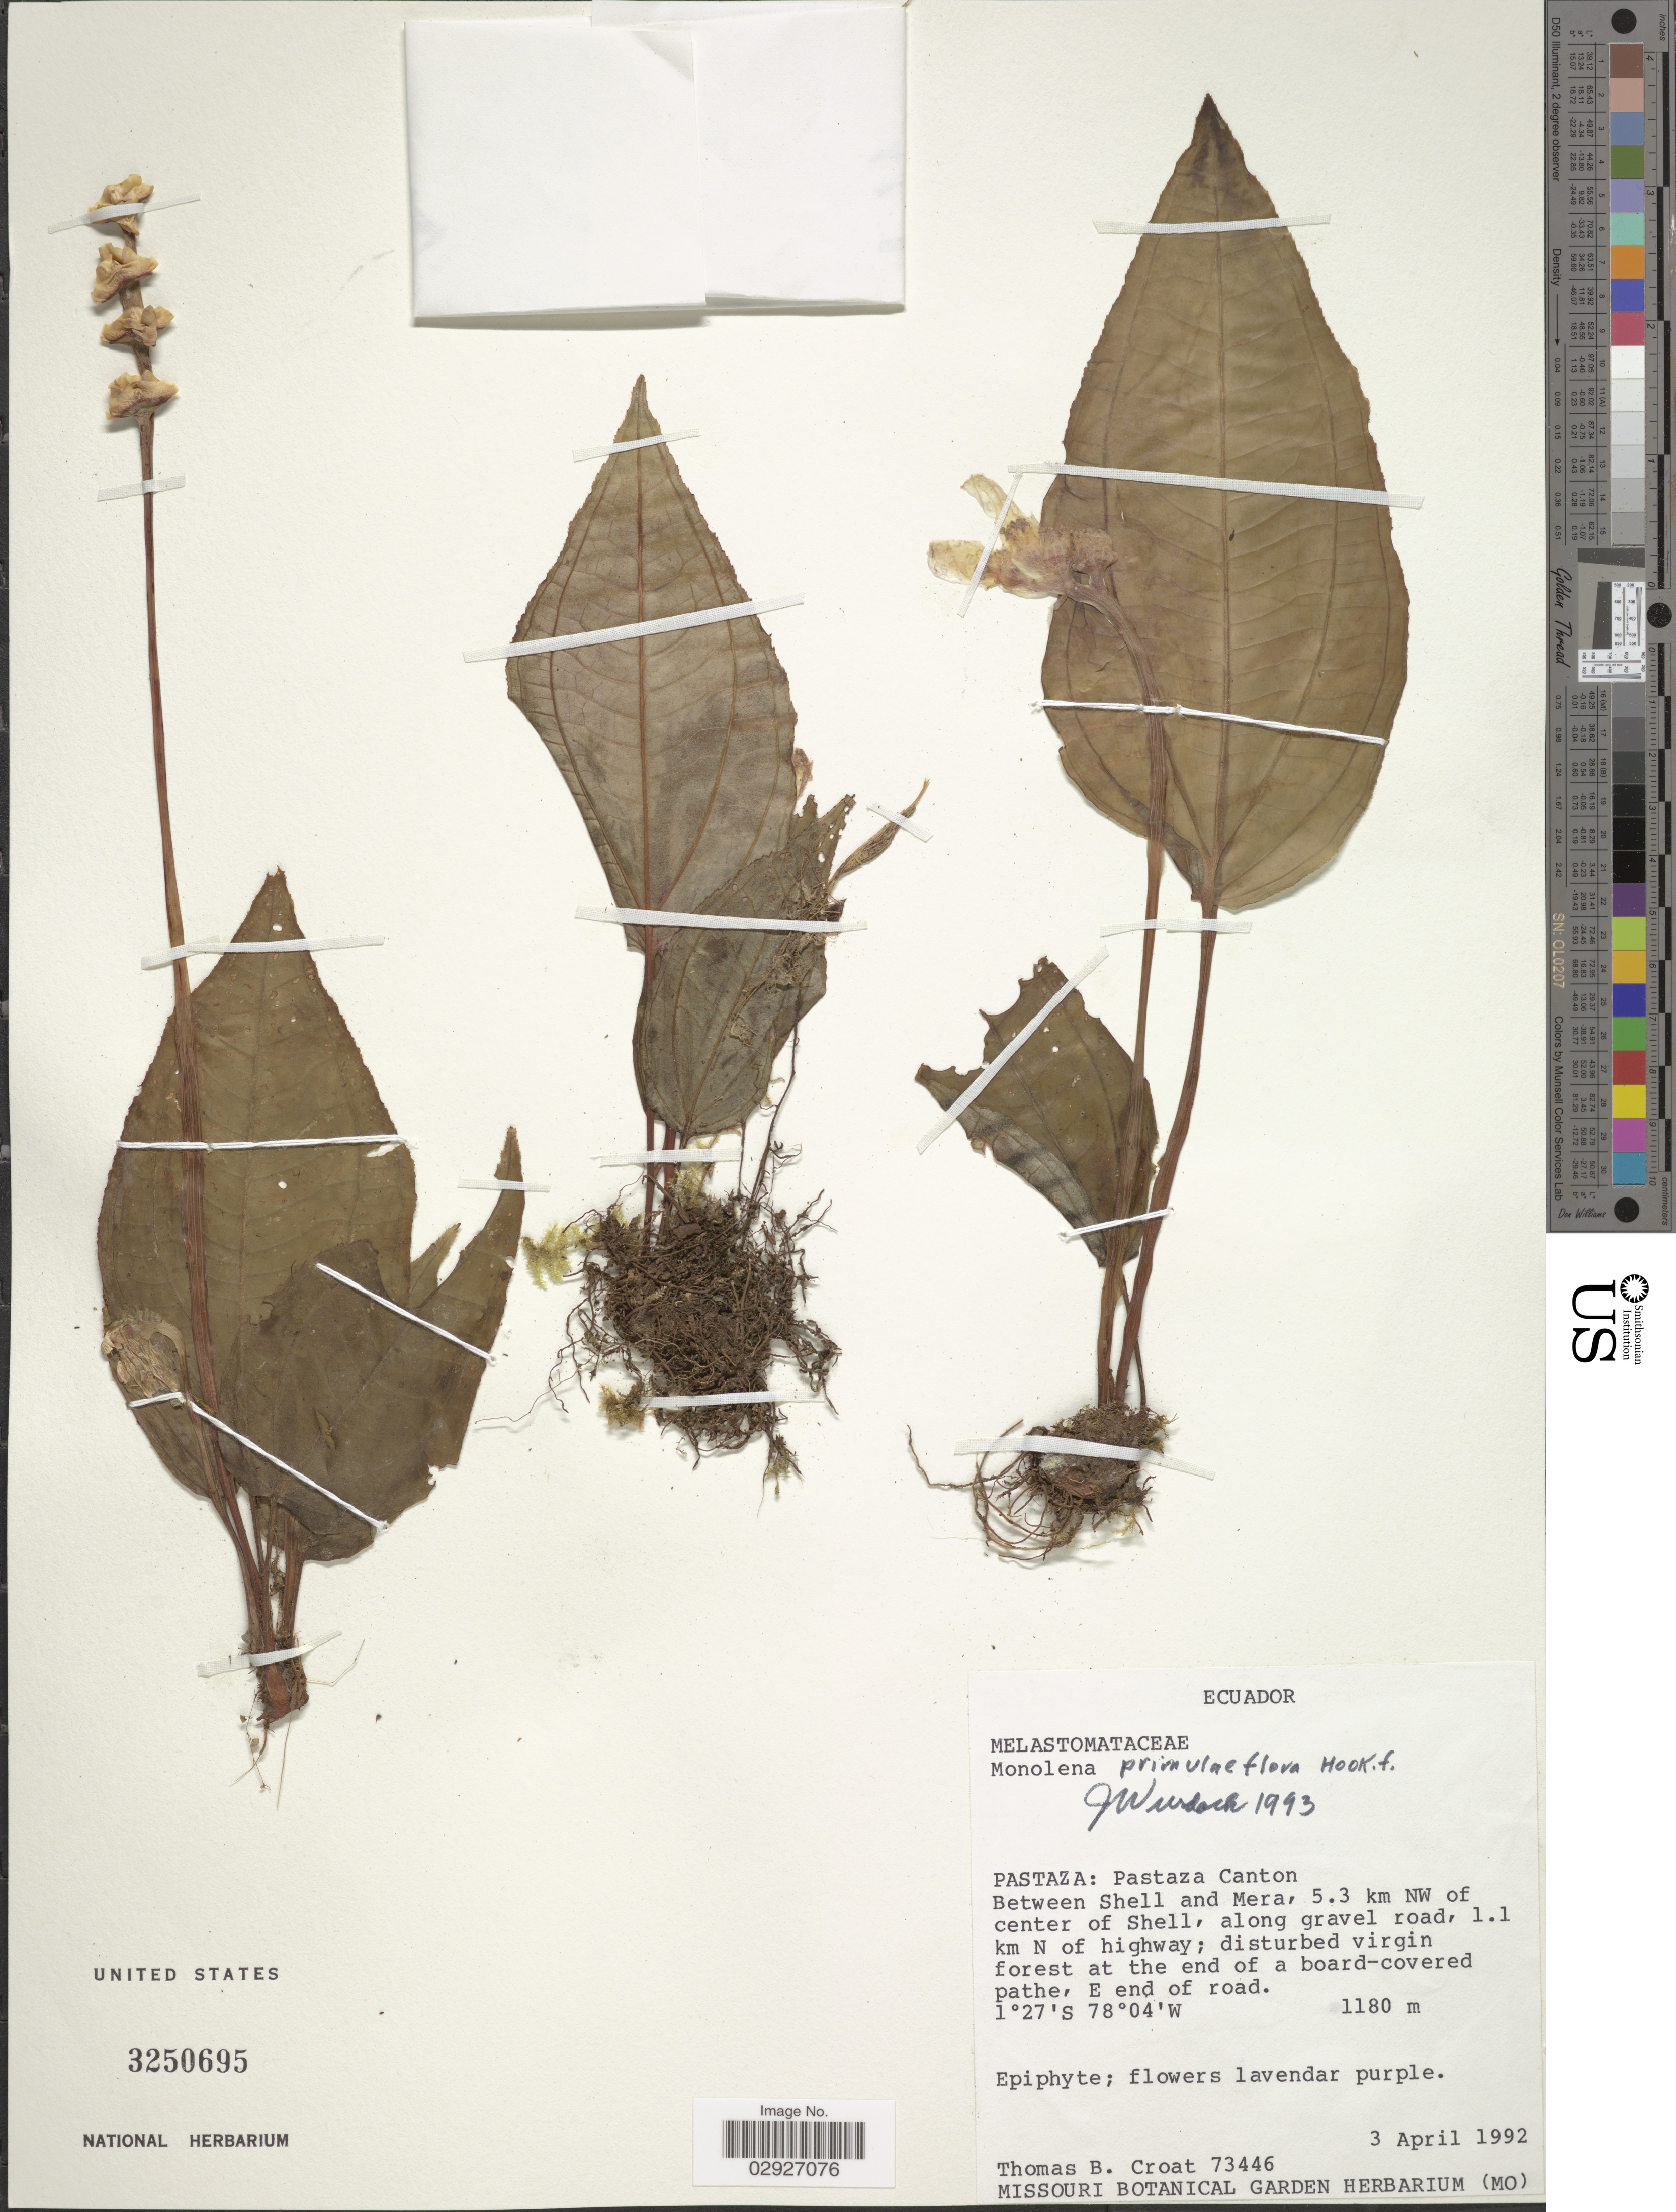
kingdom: Plantae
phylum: Tracheophyta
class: Magnoliopsida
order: Myrtales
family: Melastomataceae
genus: Monolena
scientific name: Monolena primuliflora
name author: Hook. f.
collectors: T. B. Croat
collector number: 73446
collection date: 1992-04-03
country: Ecuador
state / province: Pastaza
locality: Pastaza Canton, Between Shell and Mera, 5.3 km NW of center of Shell, along gravel road, 1.1 km N of highway. E. and of road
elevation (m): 1180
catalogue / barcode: US 3250695